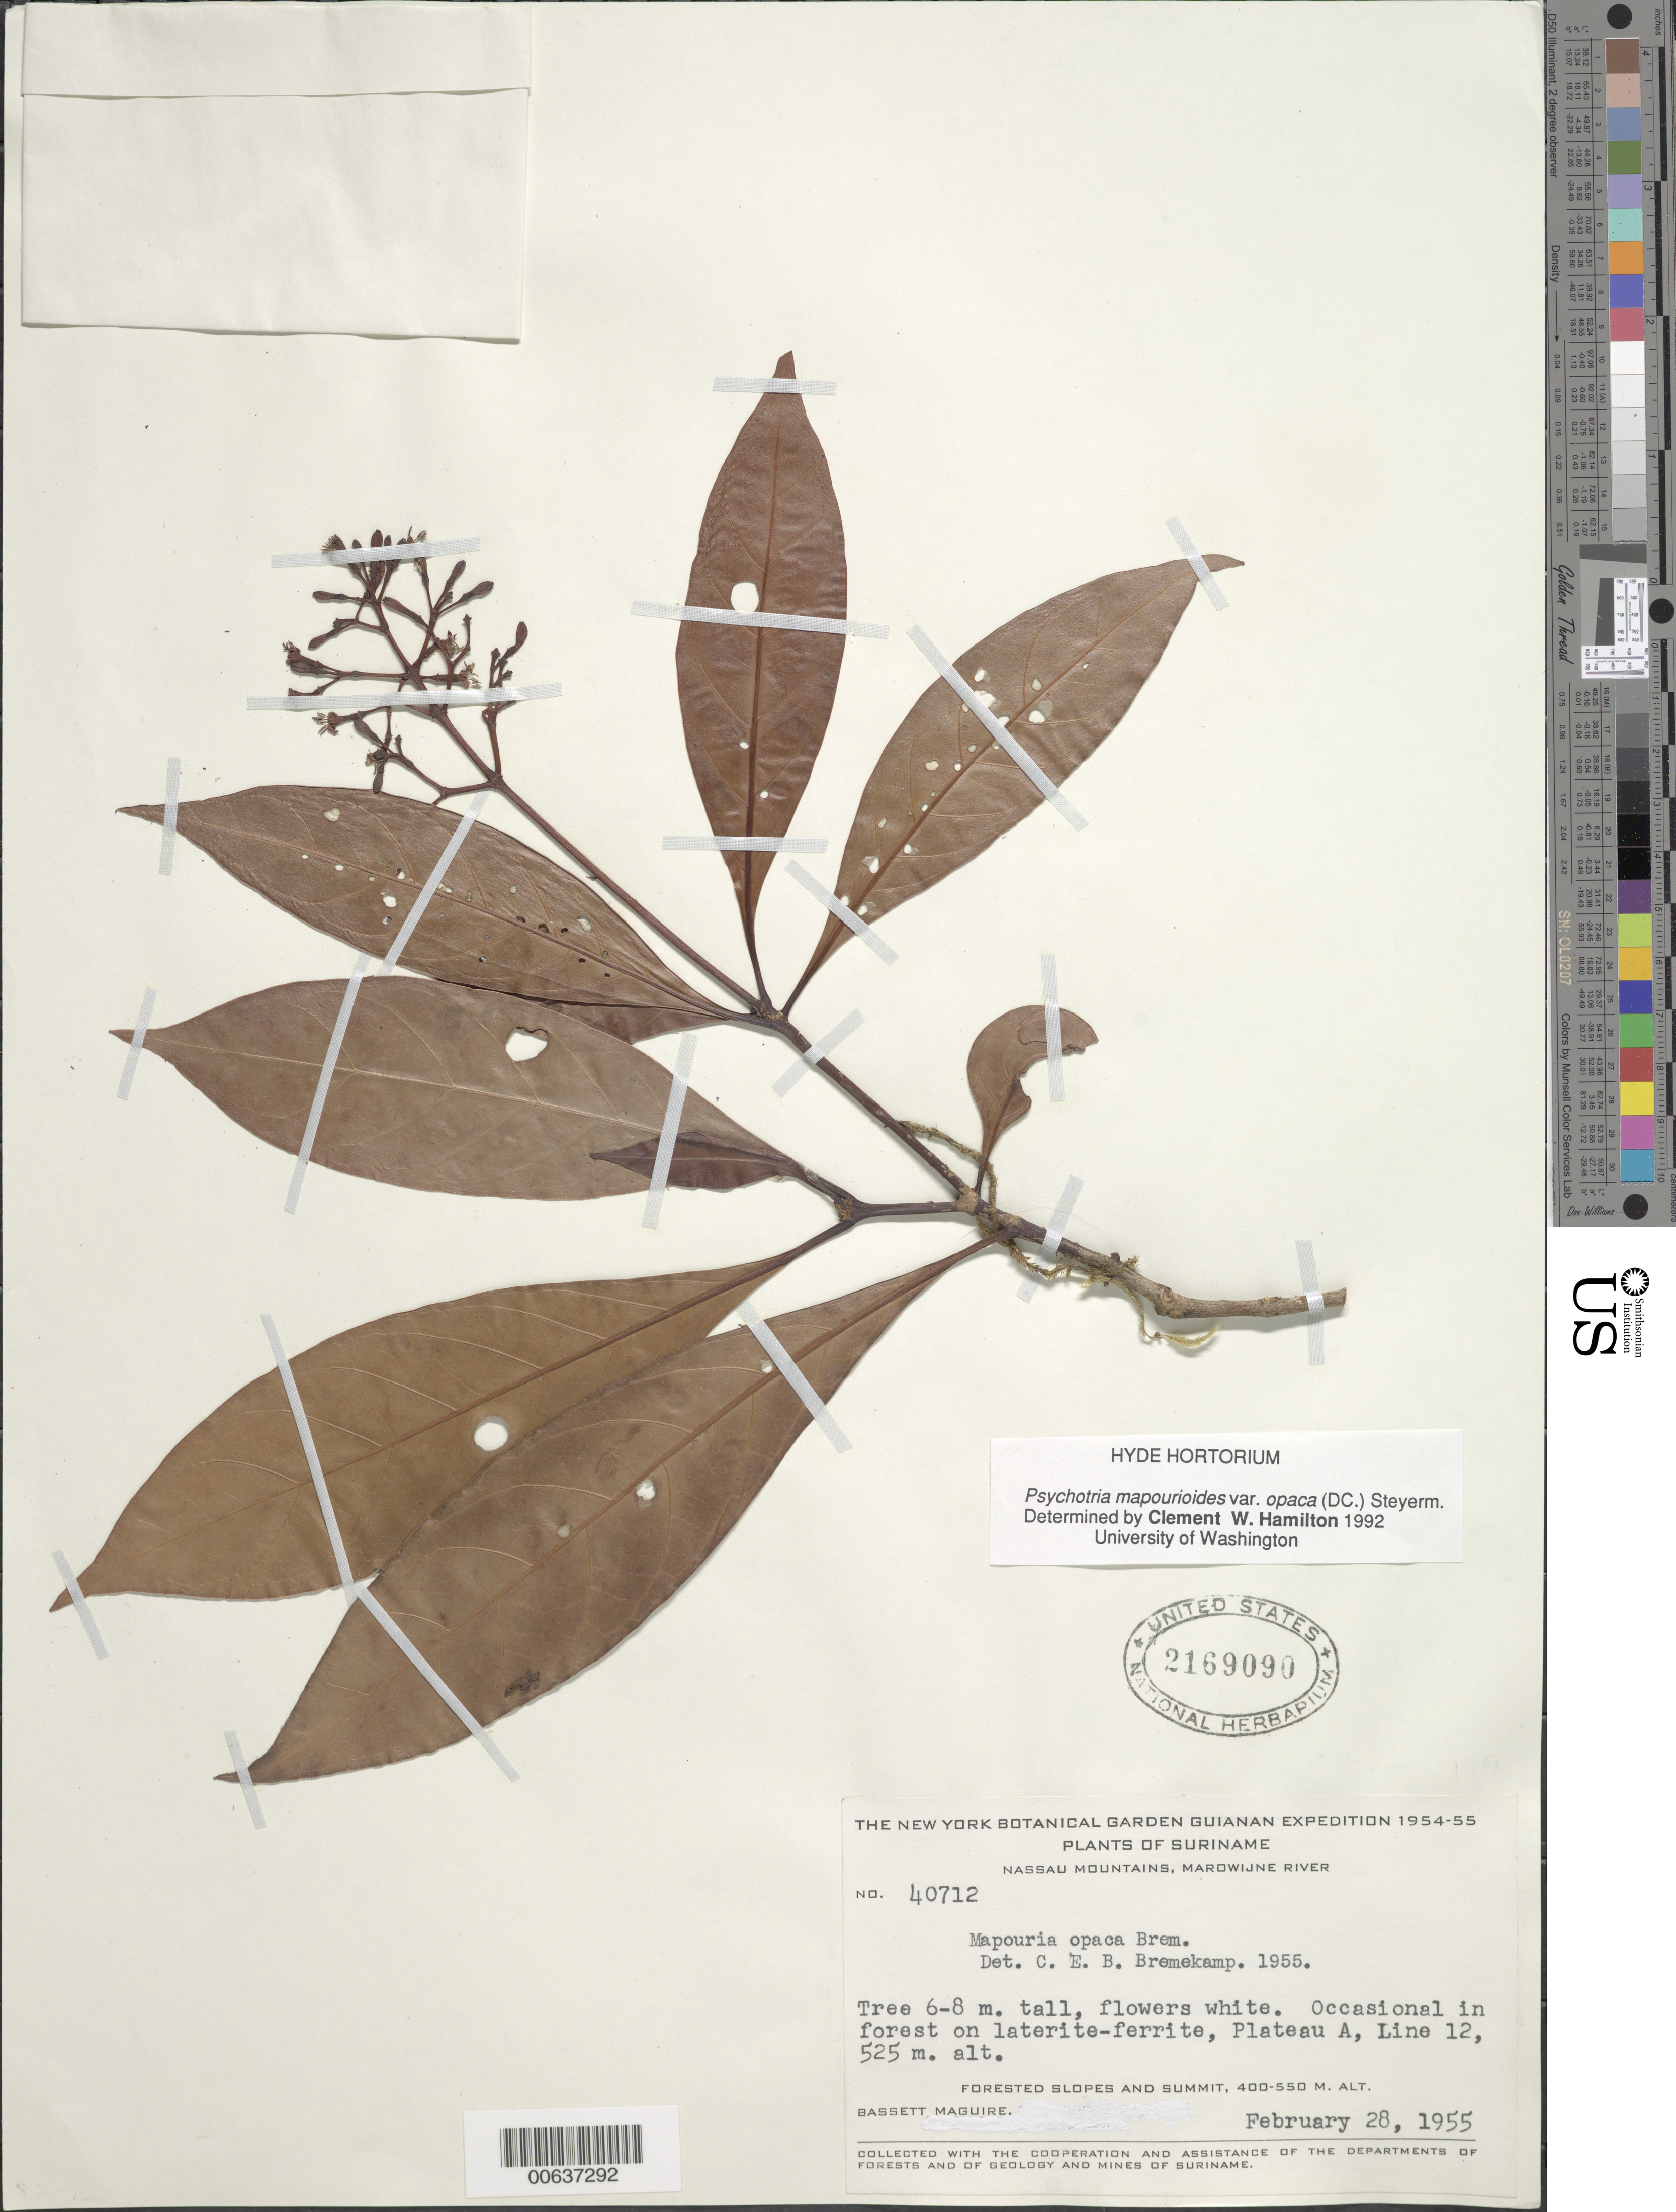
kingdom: Plantae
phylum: Tracheophyta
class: Magnoliopsida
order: Gentianales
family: Rubiaceae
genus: Psychotria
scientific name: Psychotria mapourioides var. opaca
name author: (Bremek.) Steyerm.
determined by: Hamilton, C. W.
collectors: B. Maguire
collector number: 40712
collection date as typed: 28-Feb-55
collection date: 1955-02-28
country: Suriname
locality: Nassau Mts., Marowijne R., Plateau A, Line 12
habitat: Forest on laterite-ferrite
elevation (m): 525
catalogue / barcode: US 2169090